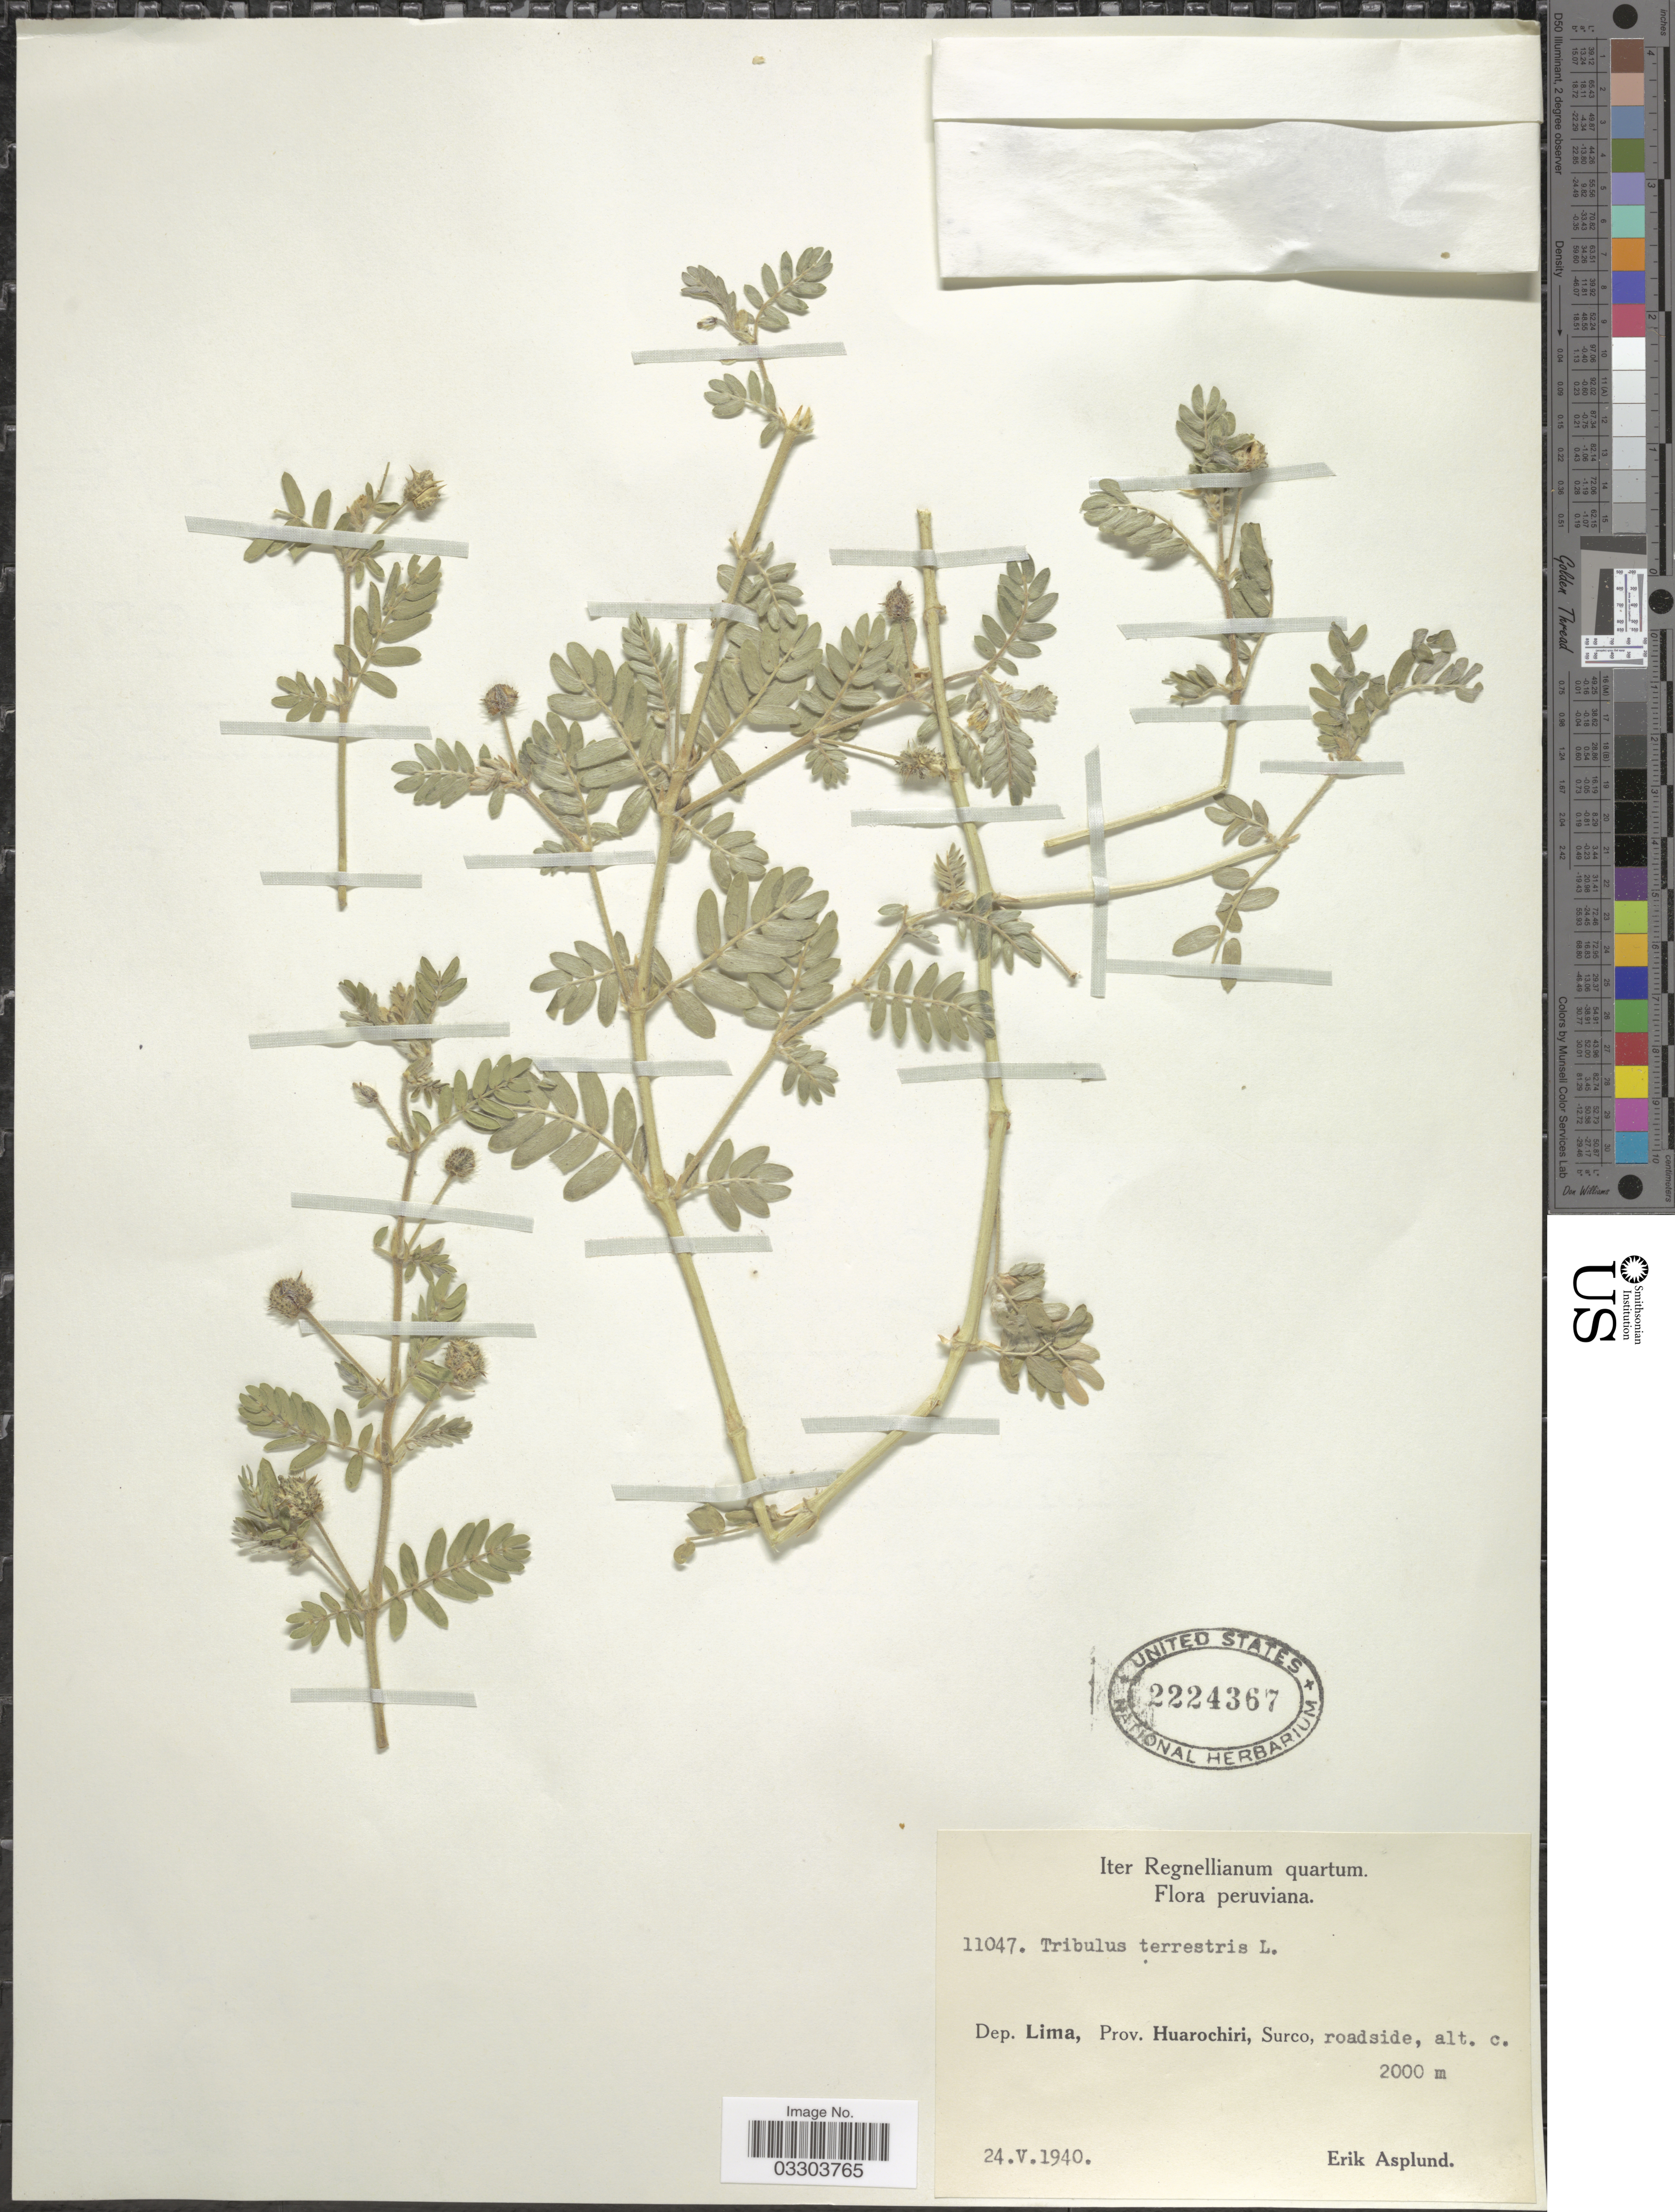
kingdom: Plantae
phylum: Tracheophyta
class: Magnoliopsida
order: Zygophyllales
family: Zygophyllaceae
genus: Tribulus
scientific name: Tribulus terrestris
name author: L.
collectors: E. Asplund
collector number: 11047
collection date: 1940-05-24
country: Peru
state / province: Lima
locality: Dep. Lima, Prov. Huarochiri, Surco, roadside.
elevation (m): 2000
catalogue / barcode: US 2224367